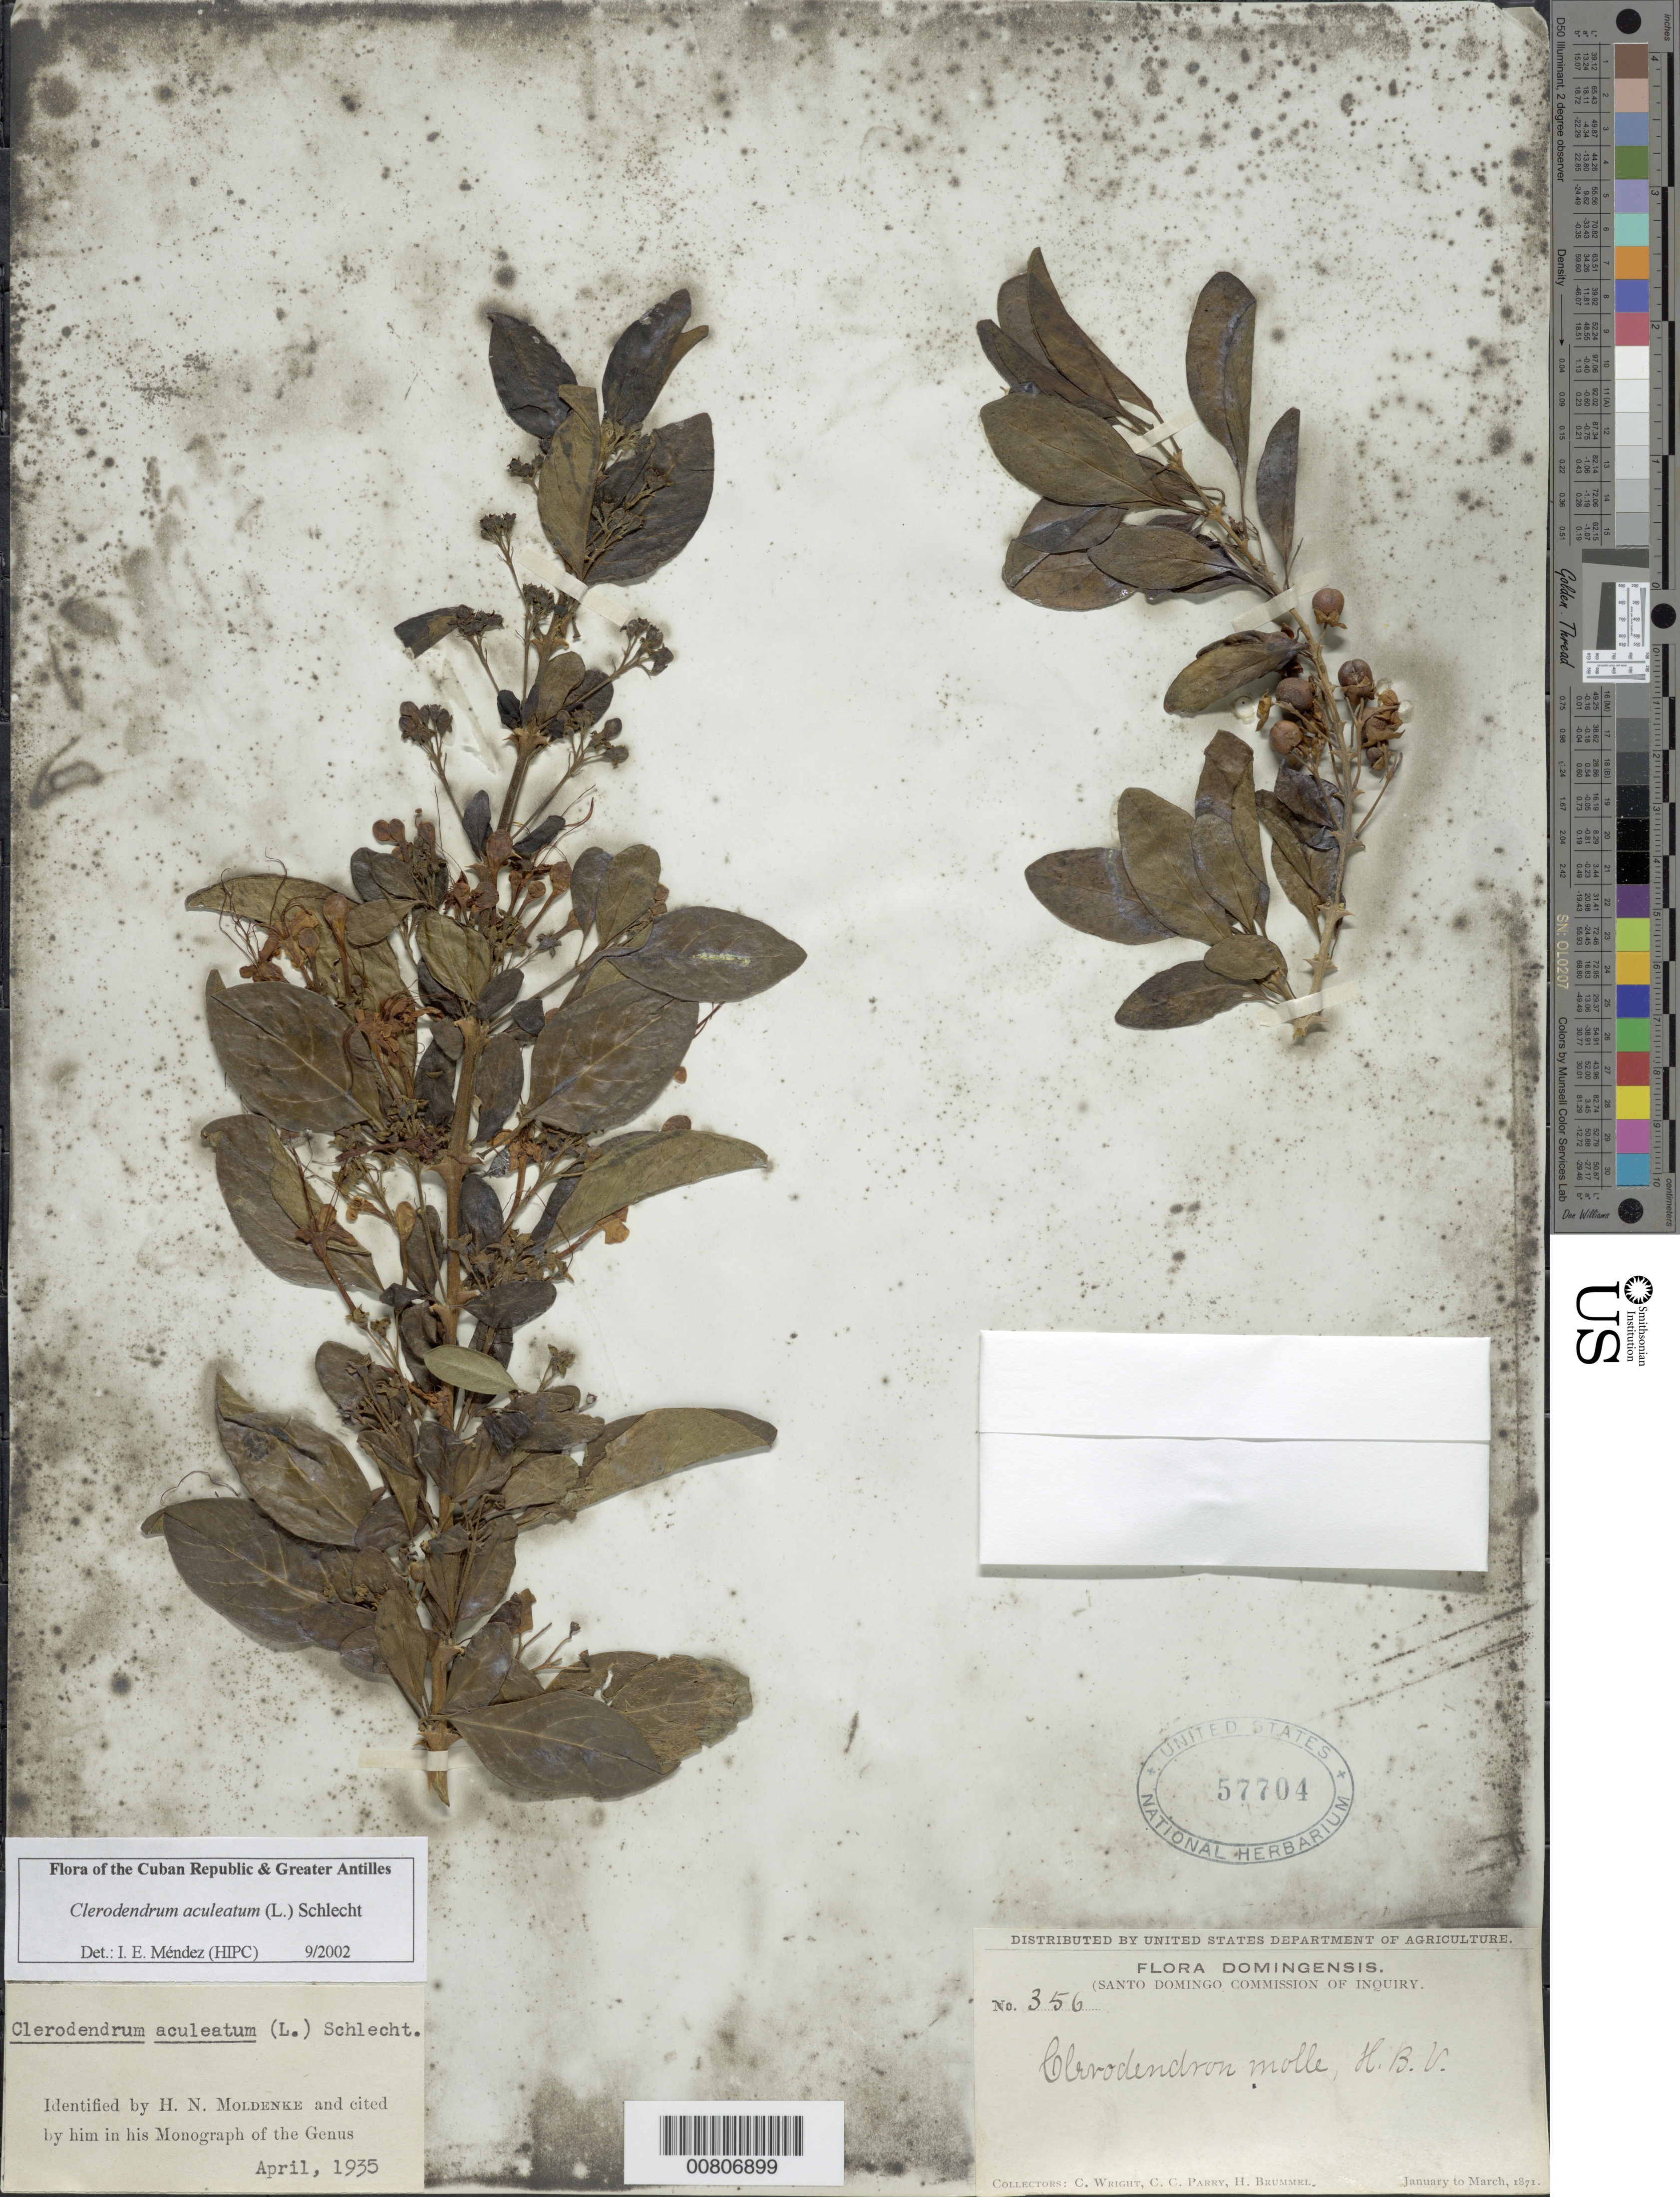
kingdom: Plantae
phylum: Tracheophyta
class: Magnoliopsida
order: Lamiales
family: Lamiaceae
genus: Clerodendrum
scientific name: Clerodendrum aculeatum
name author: (L.) Schltdl.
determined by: Méndez, Isidro E., (HIPC)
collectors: C. Wright, C. C. Parry & H. Brummel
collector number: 356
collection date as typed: Jan 1871 to -- Mar 1871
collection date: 1871-01/1871-03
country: Dominican Republic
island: Hispaniola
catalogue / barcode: US 57704